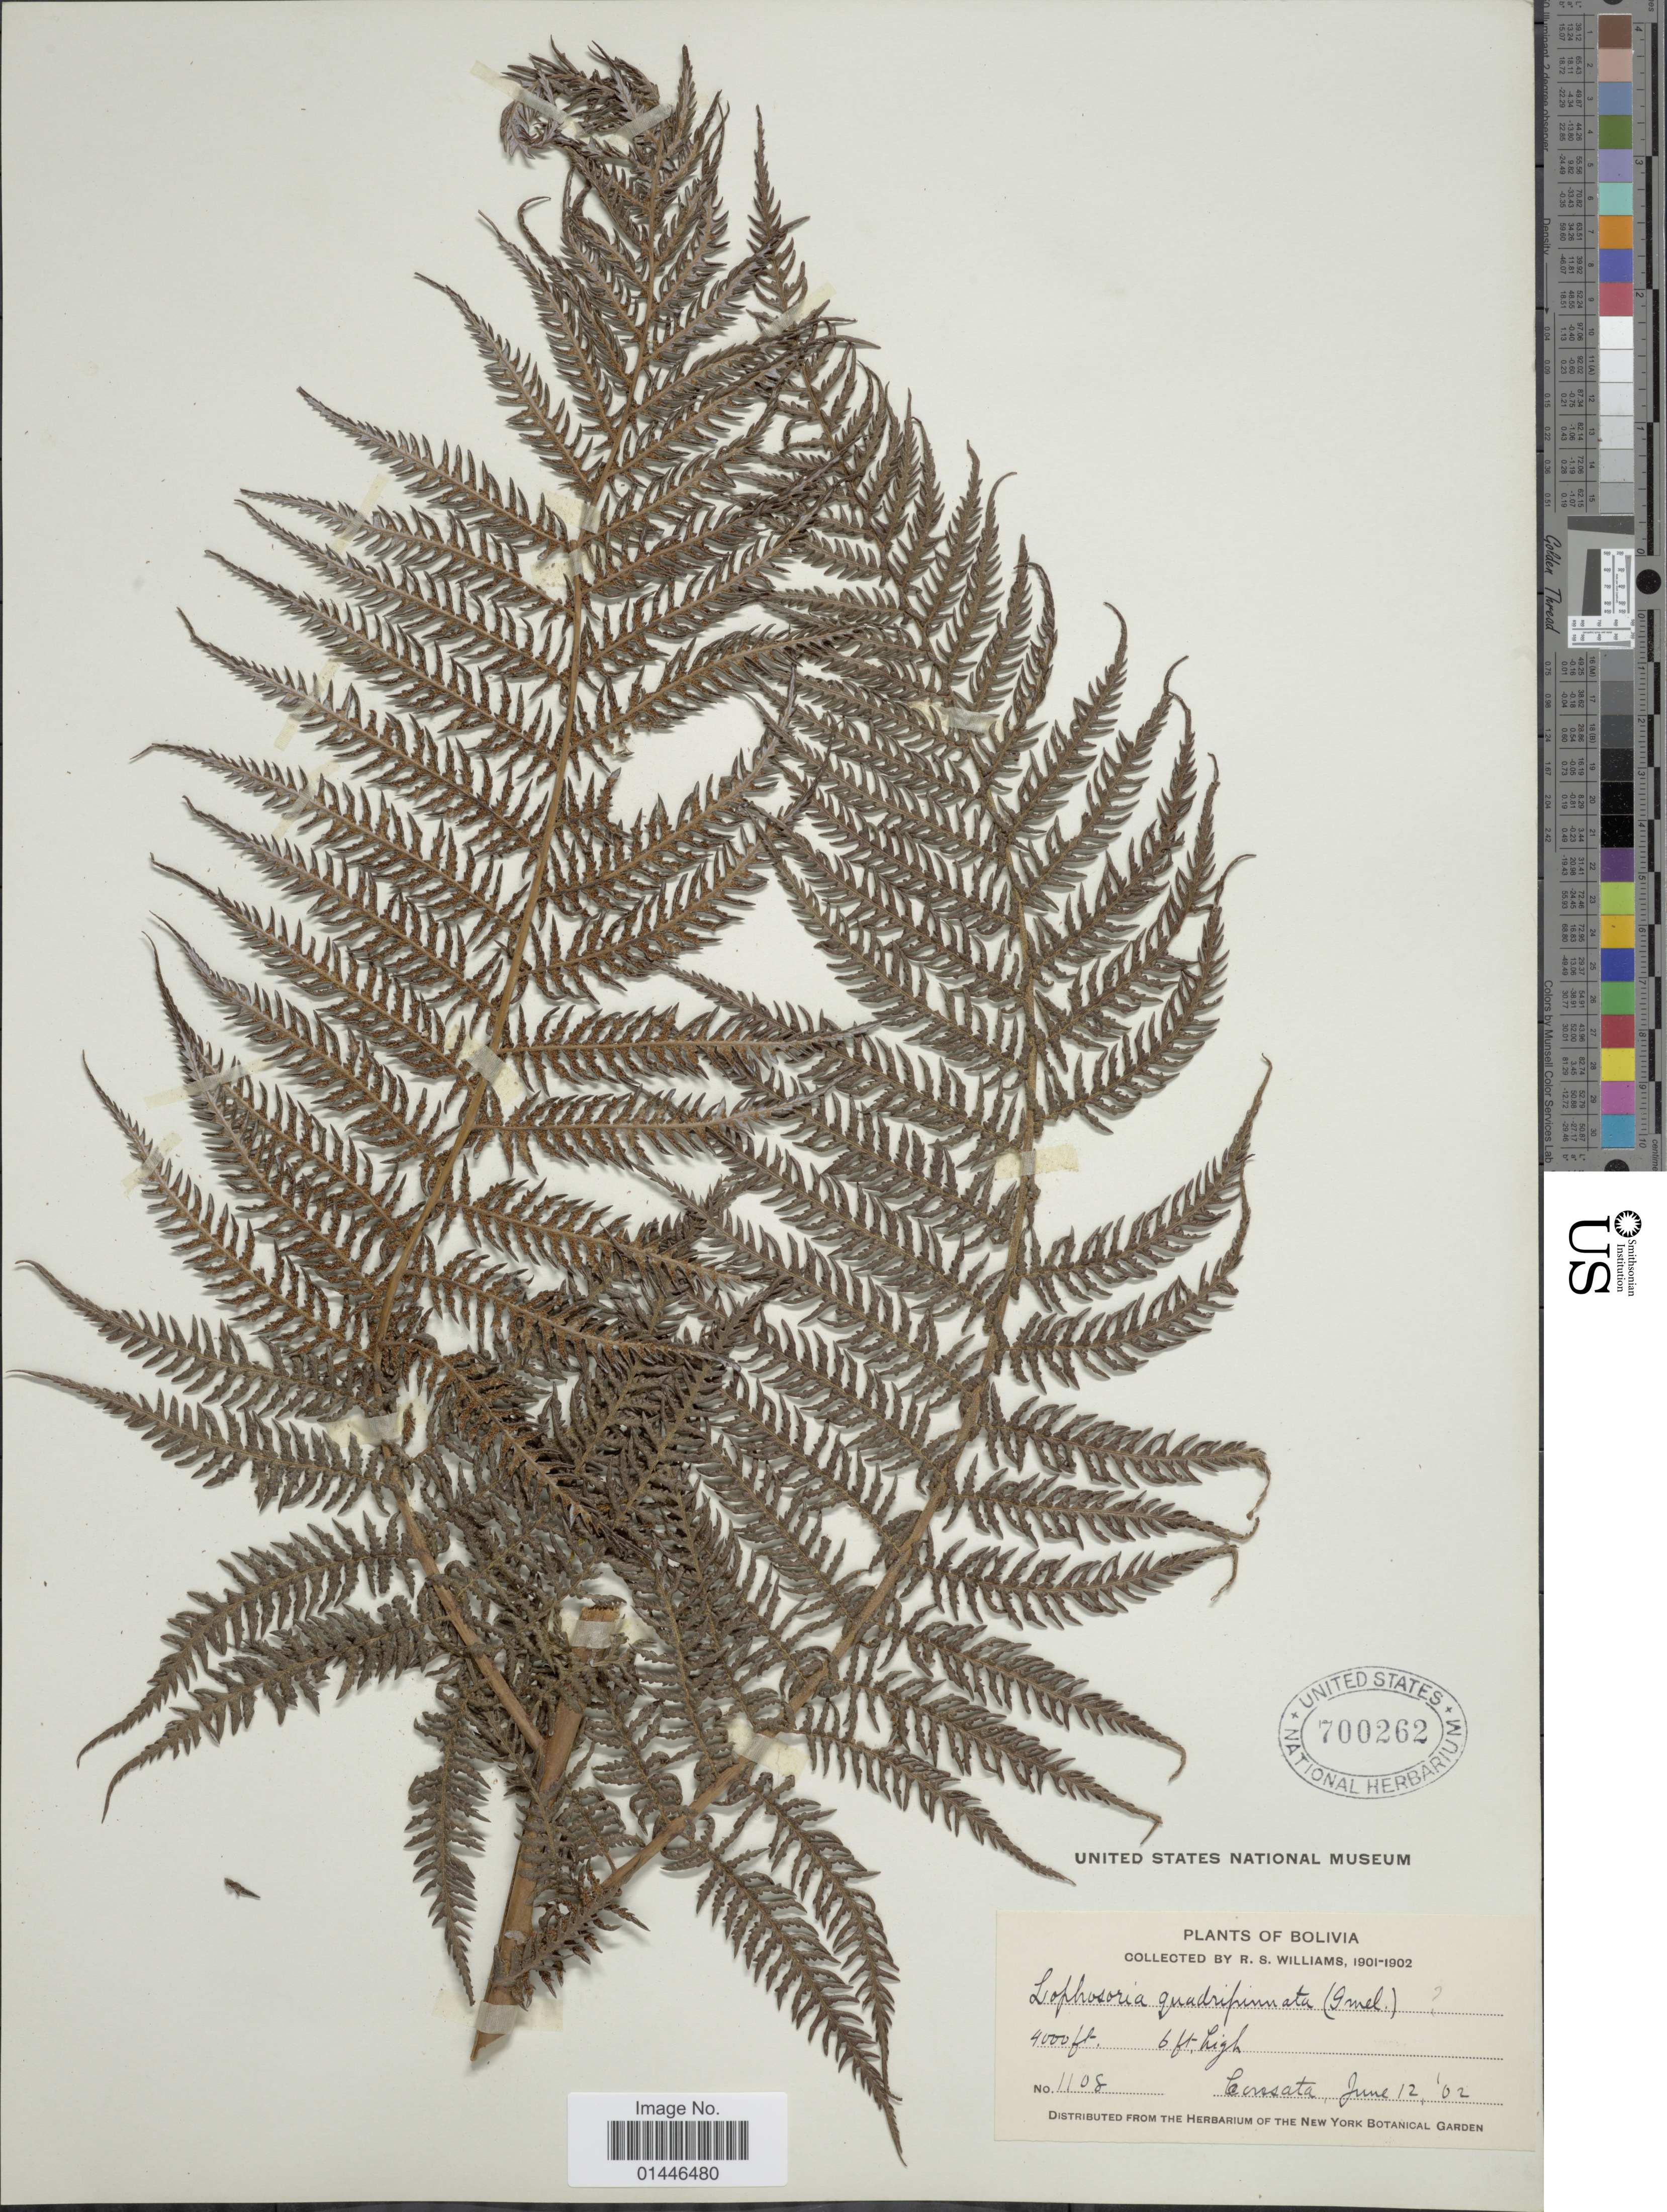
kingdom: Plantae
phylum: Tracheophyta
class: Polypodiopsida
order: Cyatheales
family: Dicksoniaceae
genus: Lophosoria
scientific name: Lophosoria quadripinnata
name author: (J.F. Gmel.) C. Chr.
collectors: R. S. Williams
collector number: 1108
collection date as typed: June 12, '02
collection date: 1902-06-12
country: Bolivia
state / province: La Paz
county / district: Franz Tamayo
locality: Consata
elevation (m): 1219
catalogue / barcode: US 700262